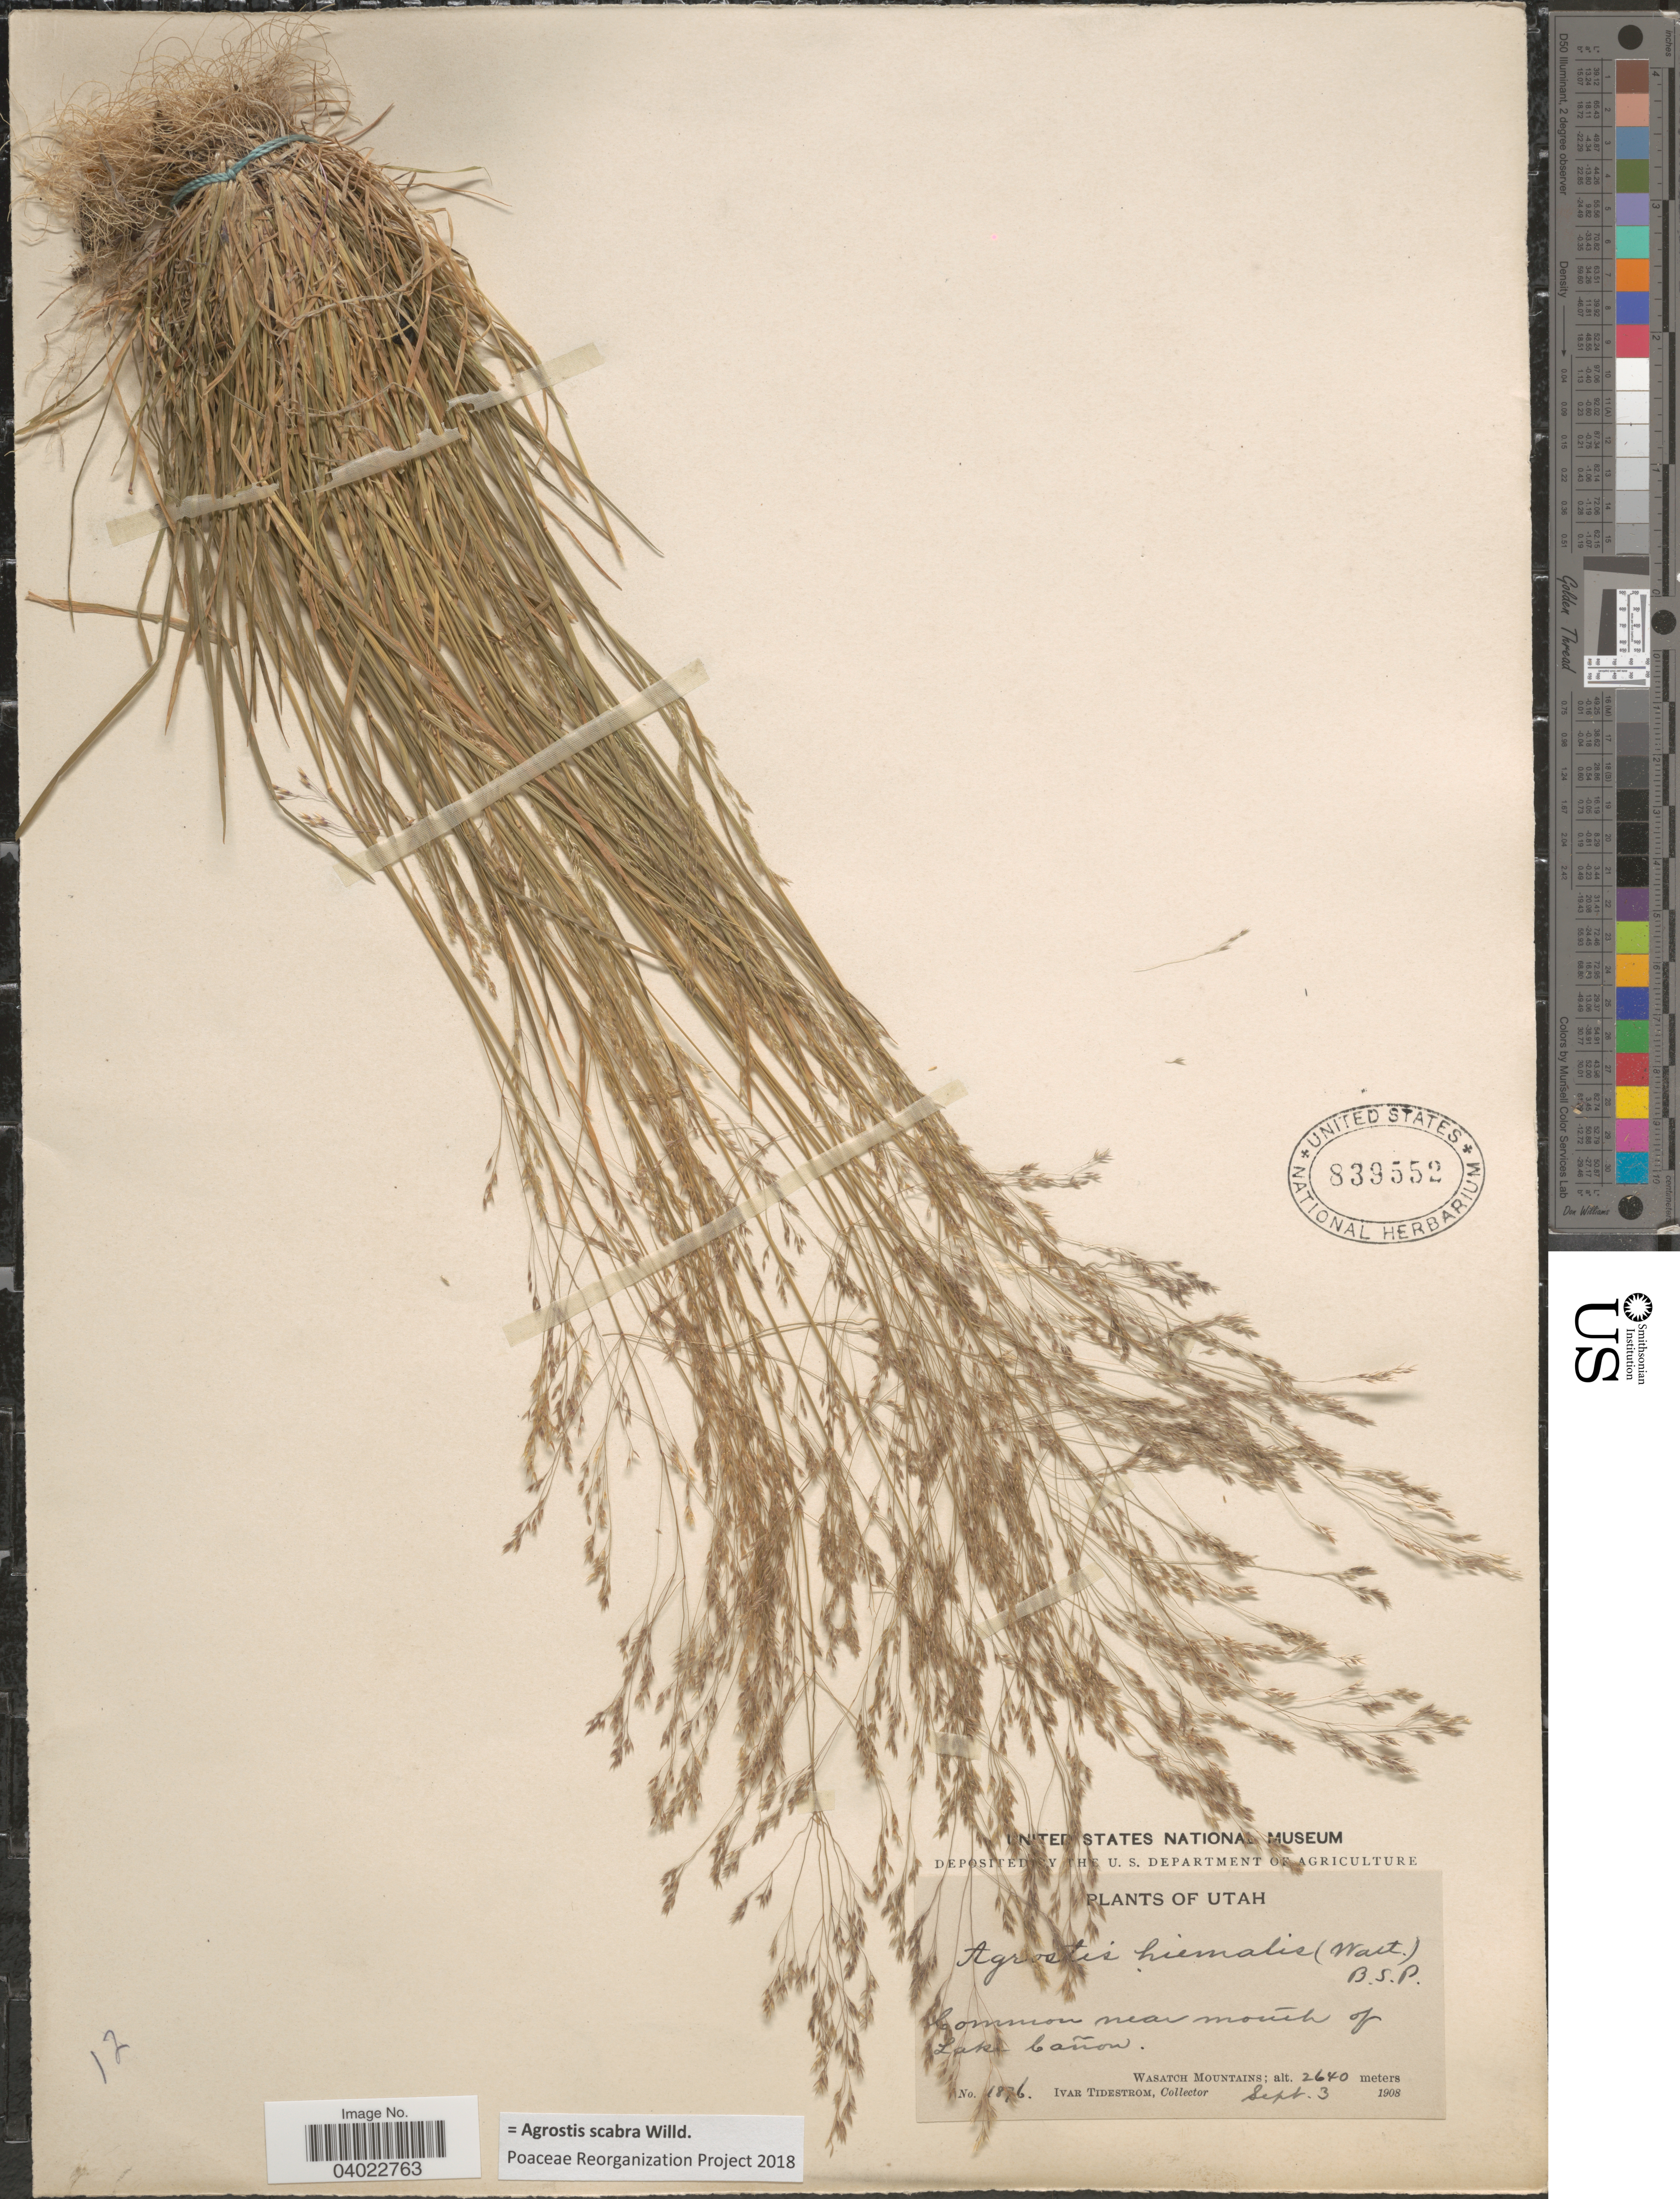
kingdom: Plantae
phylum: Tracheophyta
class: Liliopsida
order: Poales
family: Poaceae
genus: Agrostis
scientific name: Agrostis scabra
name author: Willd.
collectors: I. F. Tidestrom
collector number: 1876*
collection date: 1908-09-03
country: United States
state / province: Utah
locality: Near mouth of Lake Cañon. Wasatch Mountains.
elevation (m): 2640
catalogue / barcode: US 839552